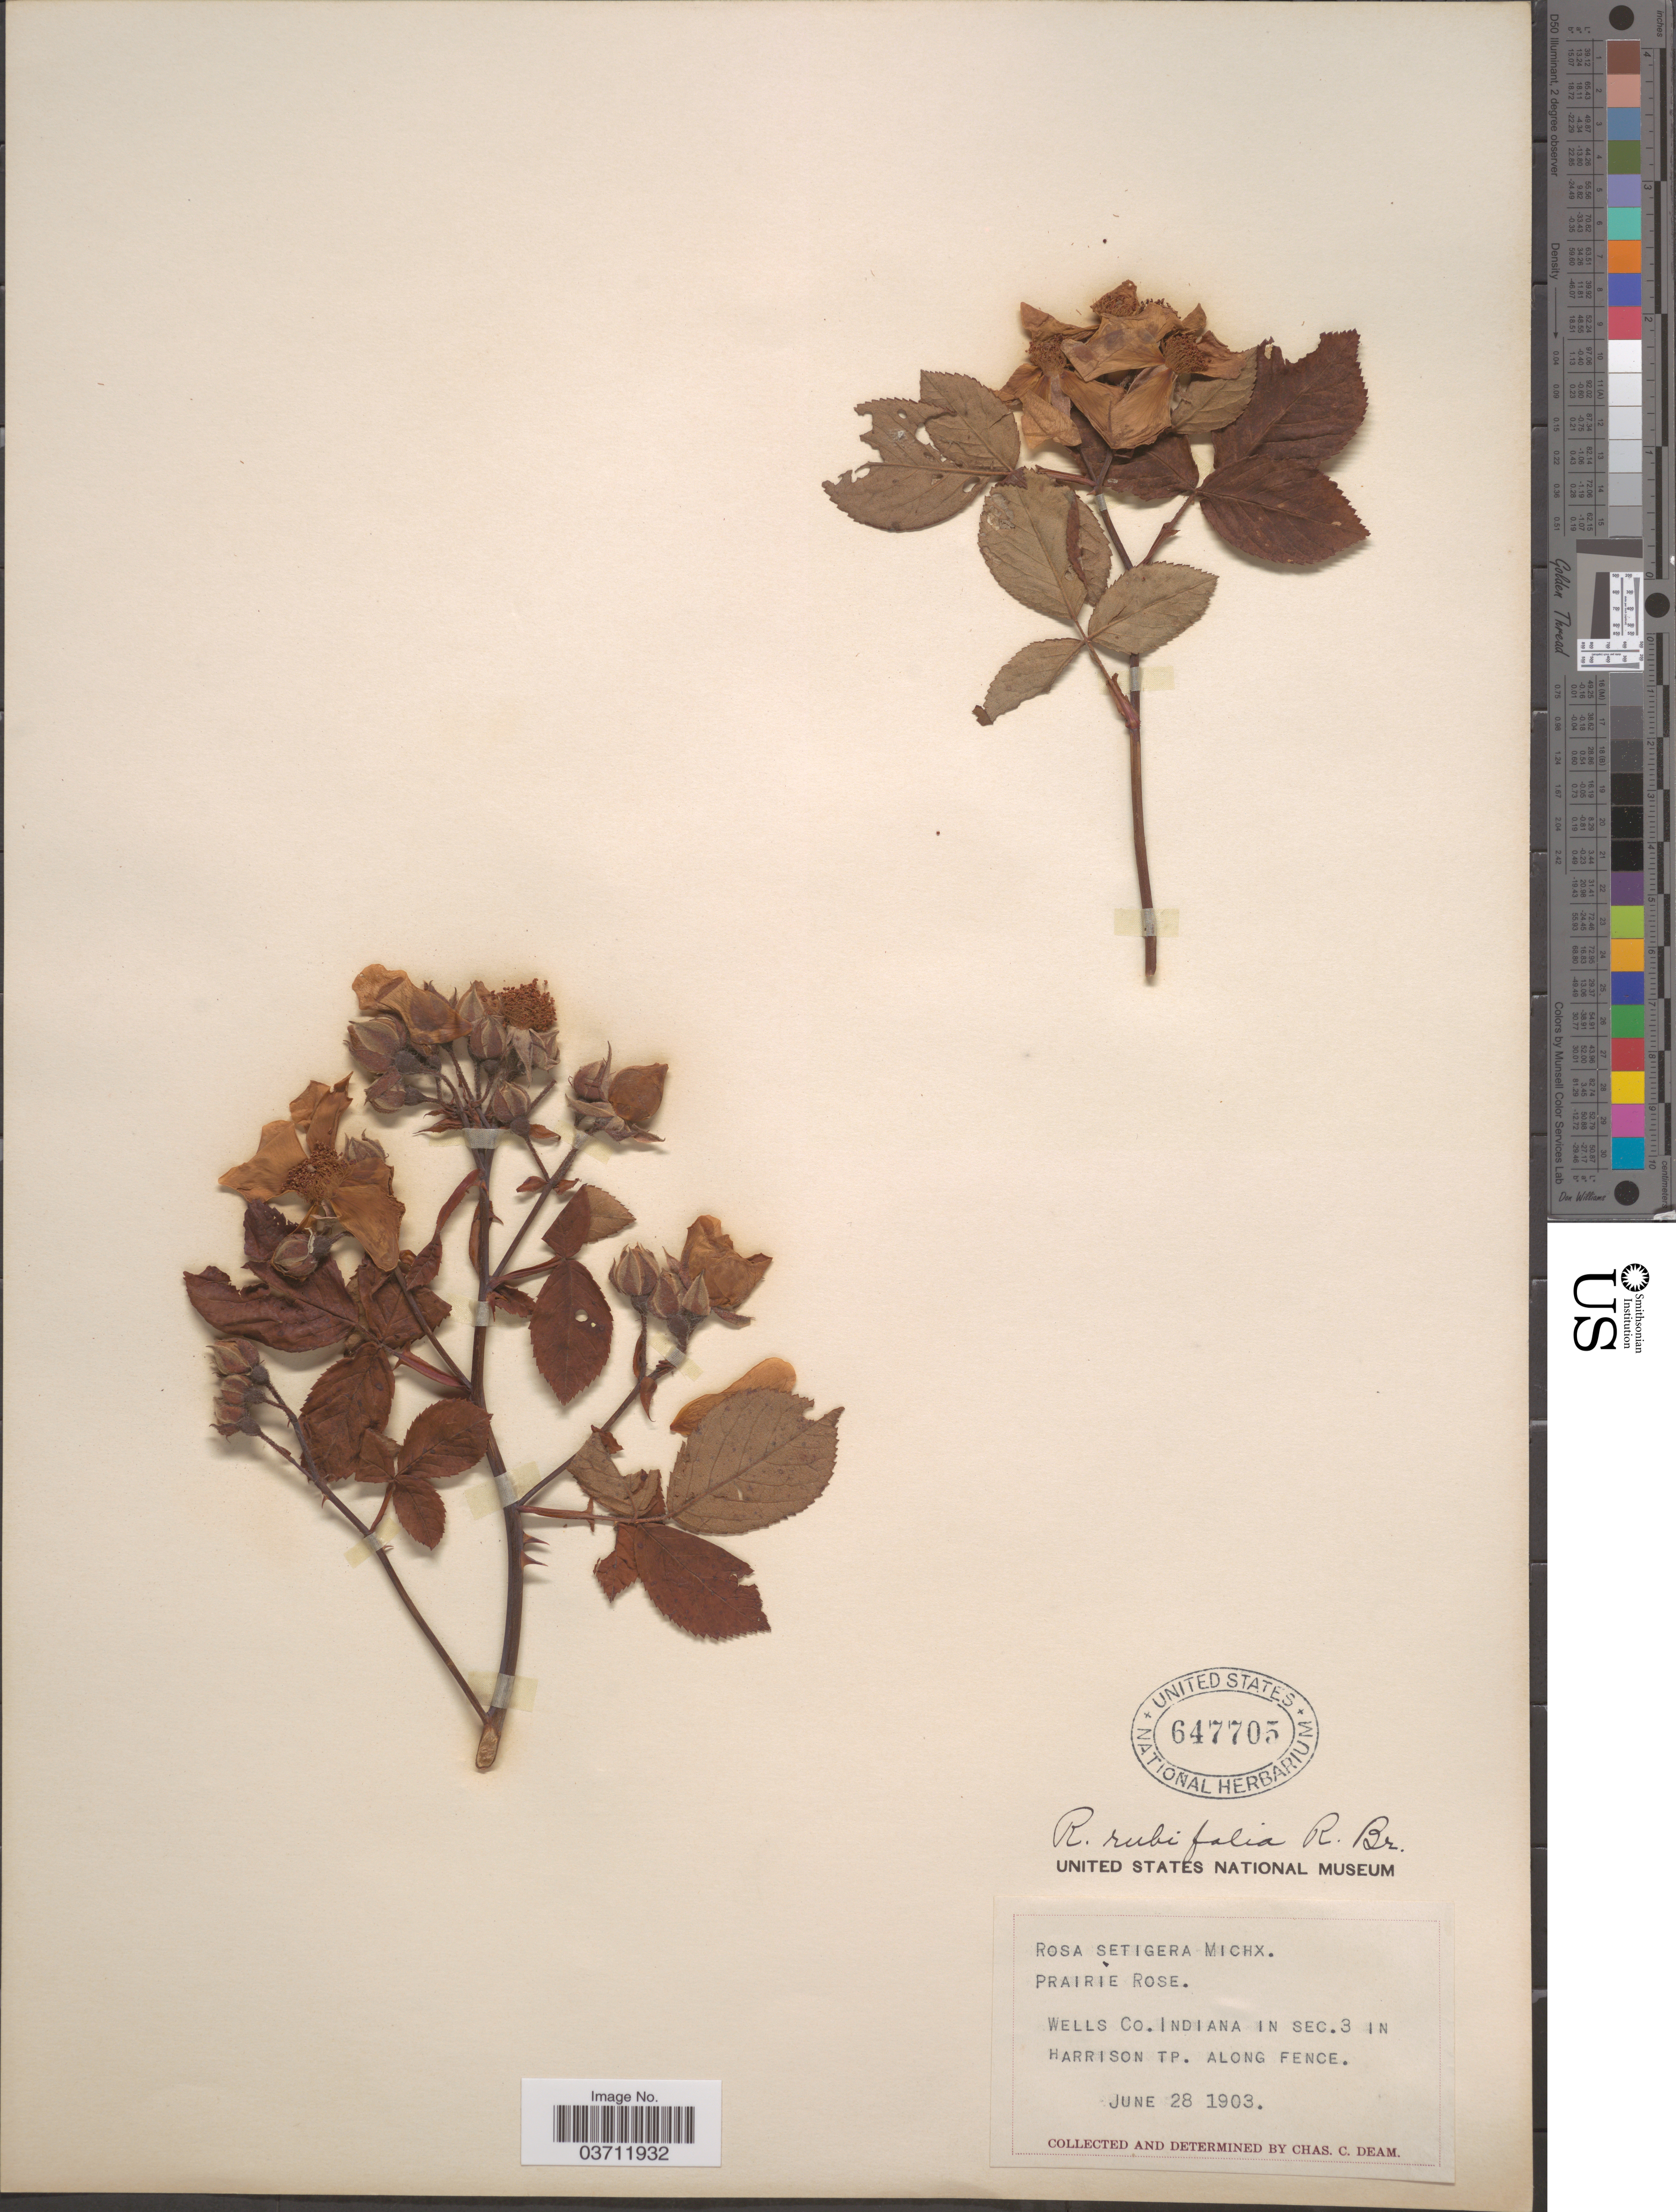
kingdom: Plantae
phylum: Tracheophyta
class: Magnoliopsida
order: Rosales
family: Rosaceae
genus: Rosa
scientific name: Rosa rubifolia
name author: R. Br.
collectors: C. C. Deam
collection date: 1903-06-28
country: United States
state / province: Indiana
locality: Wells Co. In sec. 3 in Harrison Tp. Along fence.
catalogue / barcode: US 647705